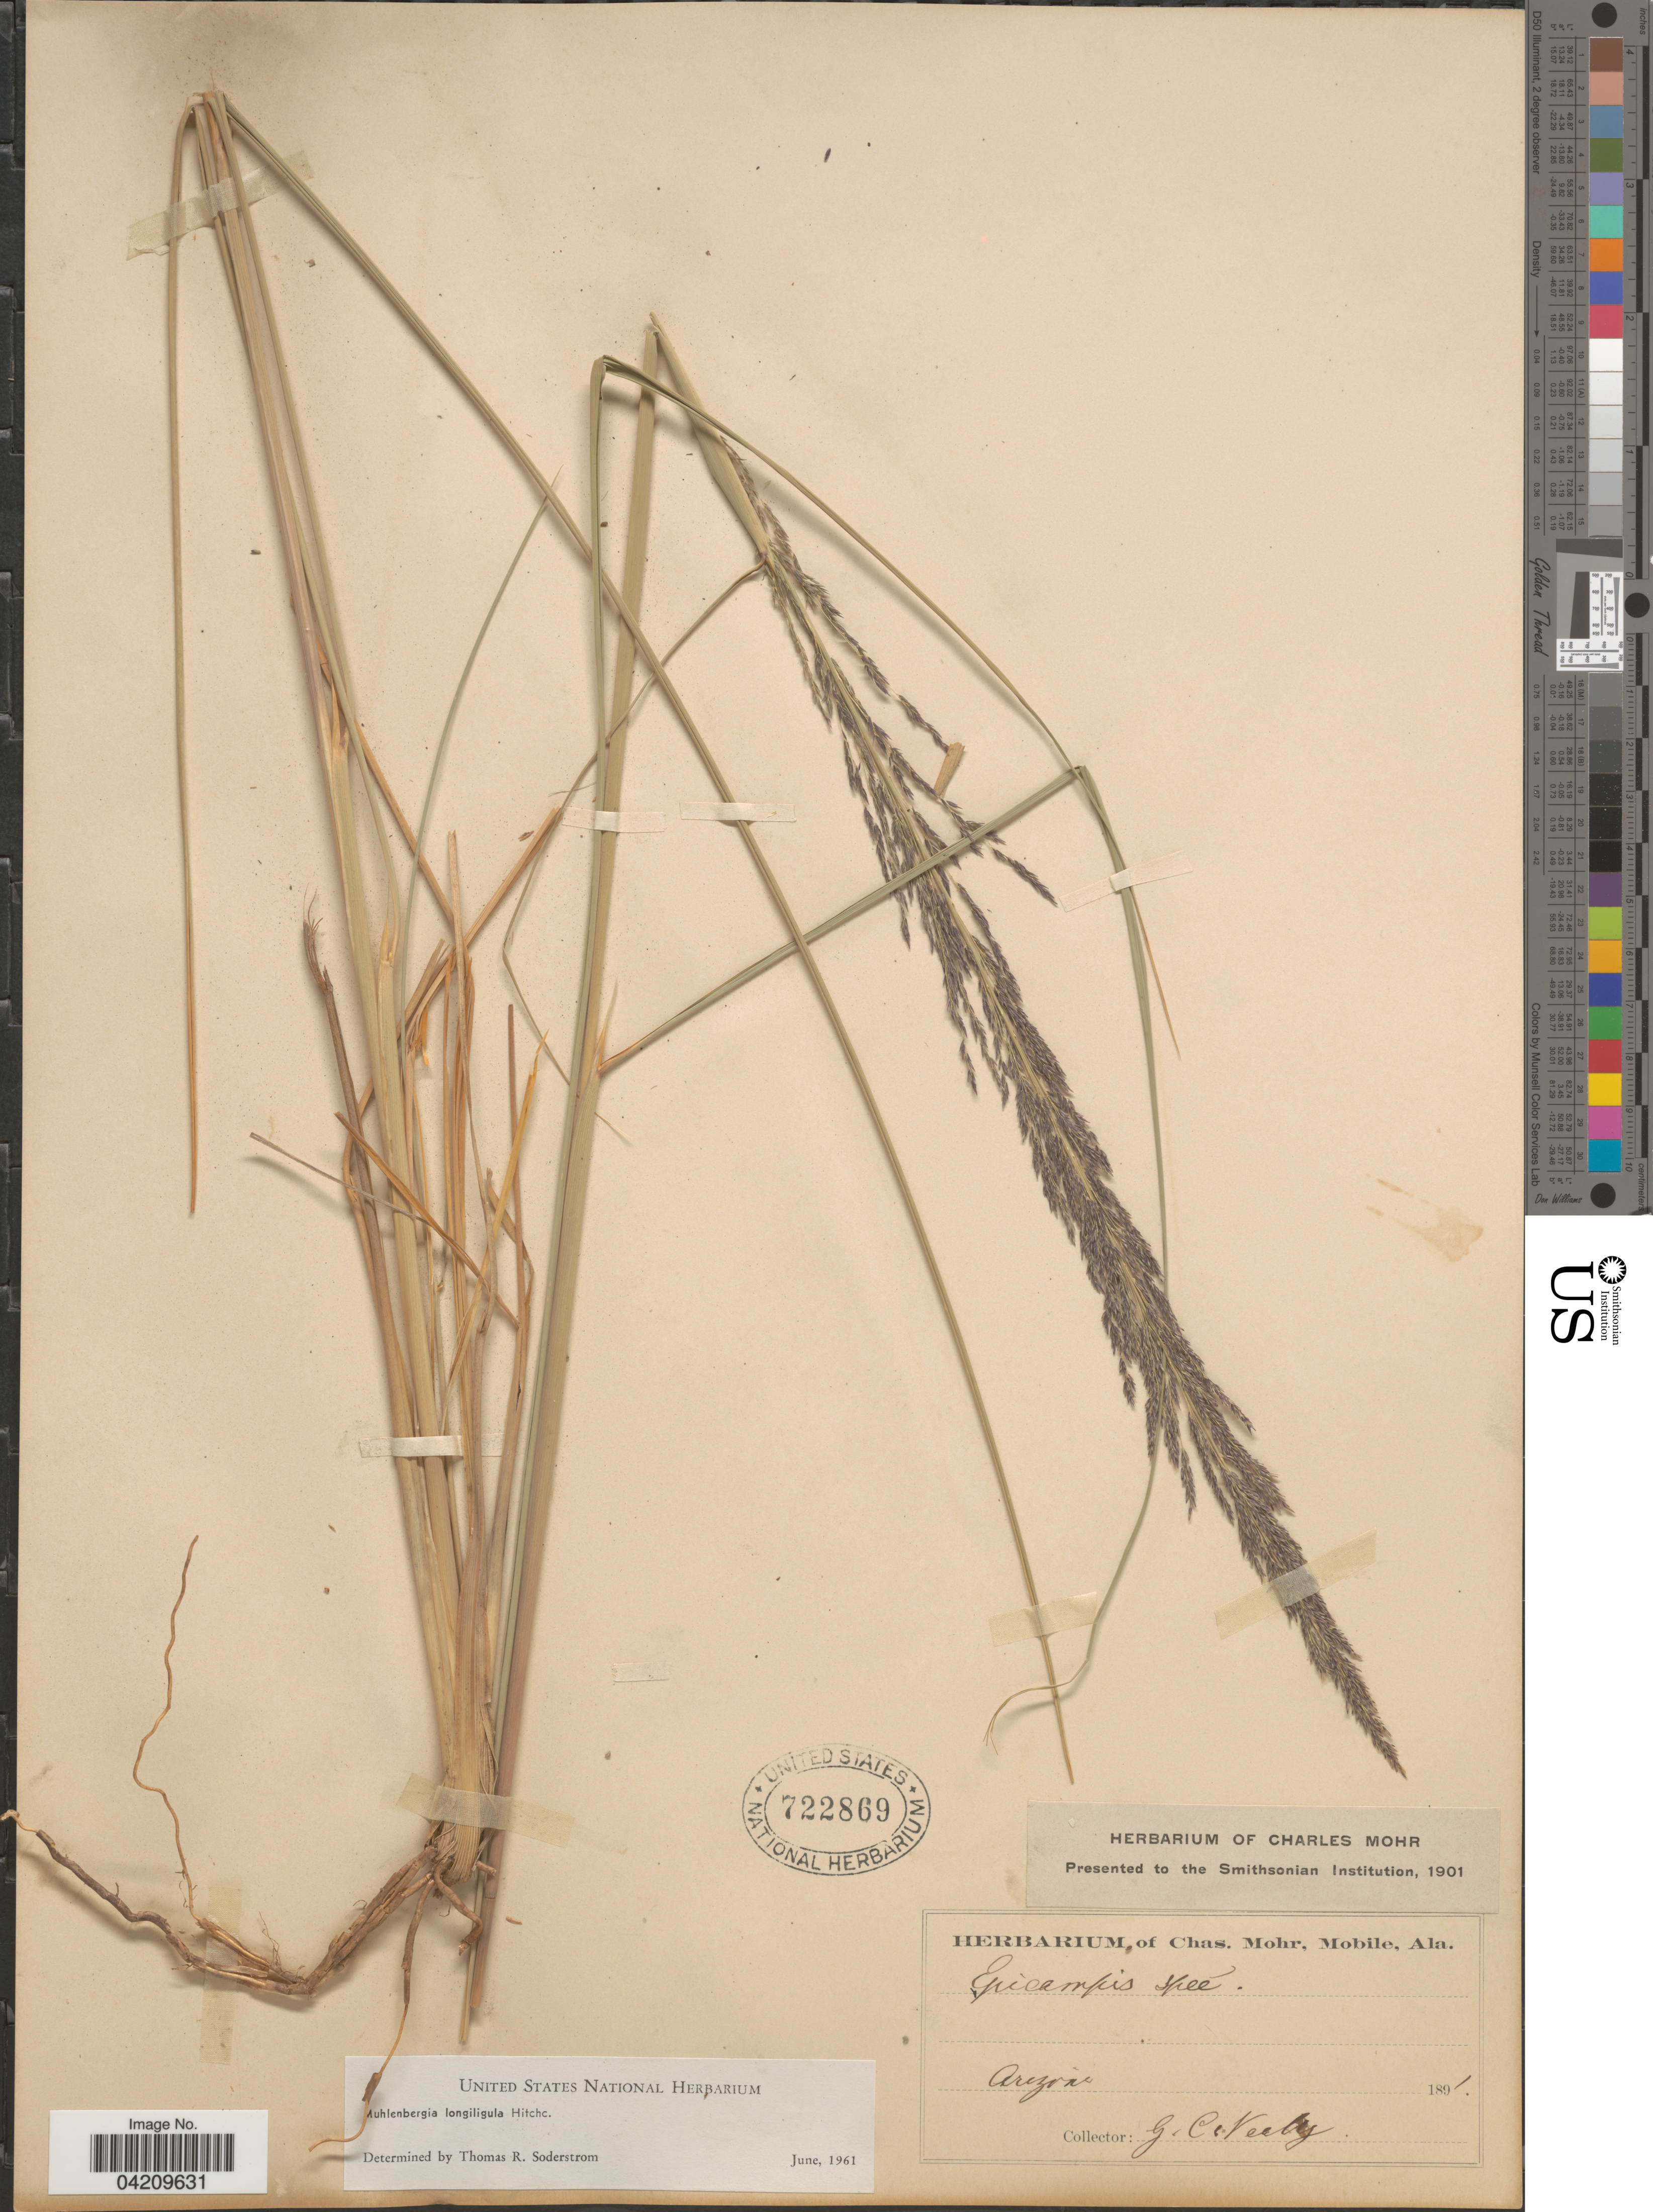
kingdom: Plantae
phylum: Tracheophyta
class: Liliopsida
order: Poales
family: Poaceae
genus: Muhlenbergia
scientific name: Muhlenbergia longiligula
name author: Hitchc.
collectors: G. Neally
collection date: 1891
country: United States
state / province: Arizona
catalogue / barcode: US 722869